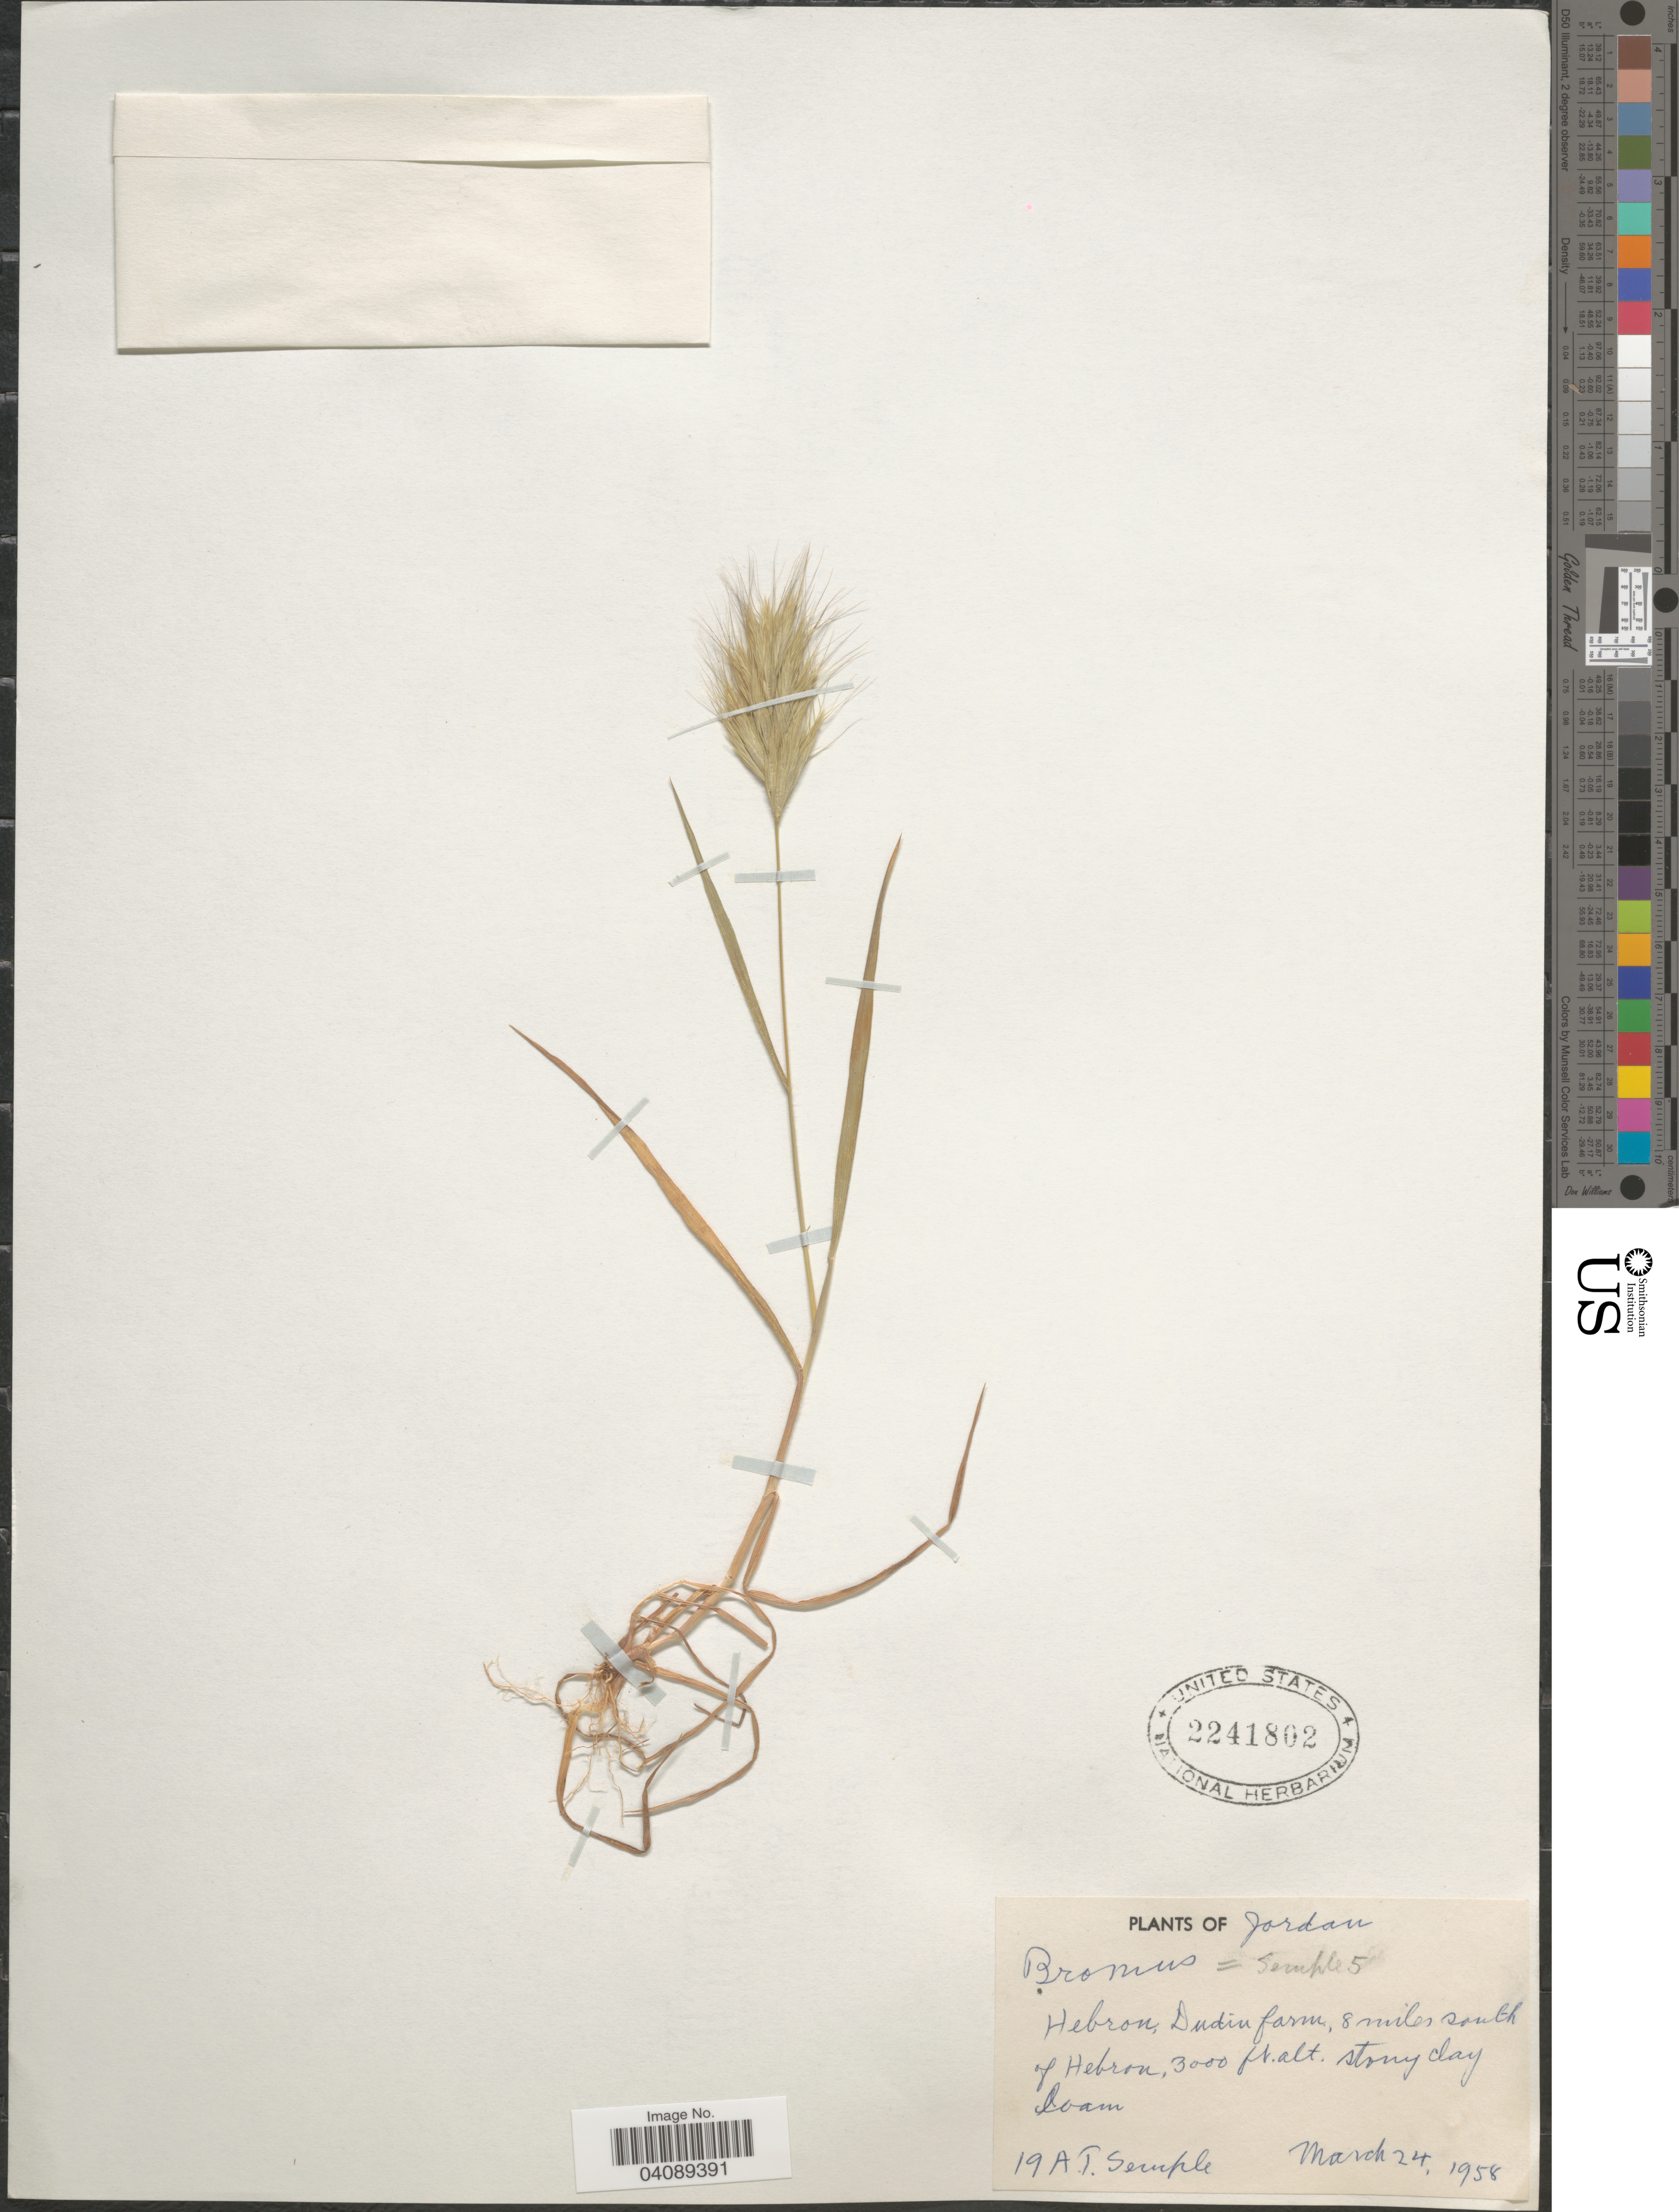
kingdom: Plantae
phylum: Tracheophyta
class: Liliopsida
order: Poales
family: Poaceae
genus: Bromus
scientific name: Bromus sp.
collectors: A. Semple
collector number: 19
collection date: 1958-03-24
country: Jordan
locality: Hebron, Dudin farm, 8 miles south of Hebron, stony clay loam.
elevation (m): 914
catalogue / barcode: US 2241802